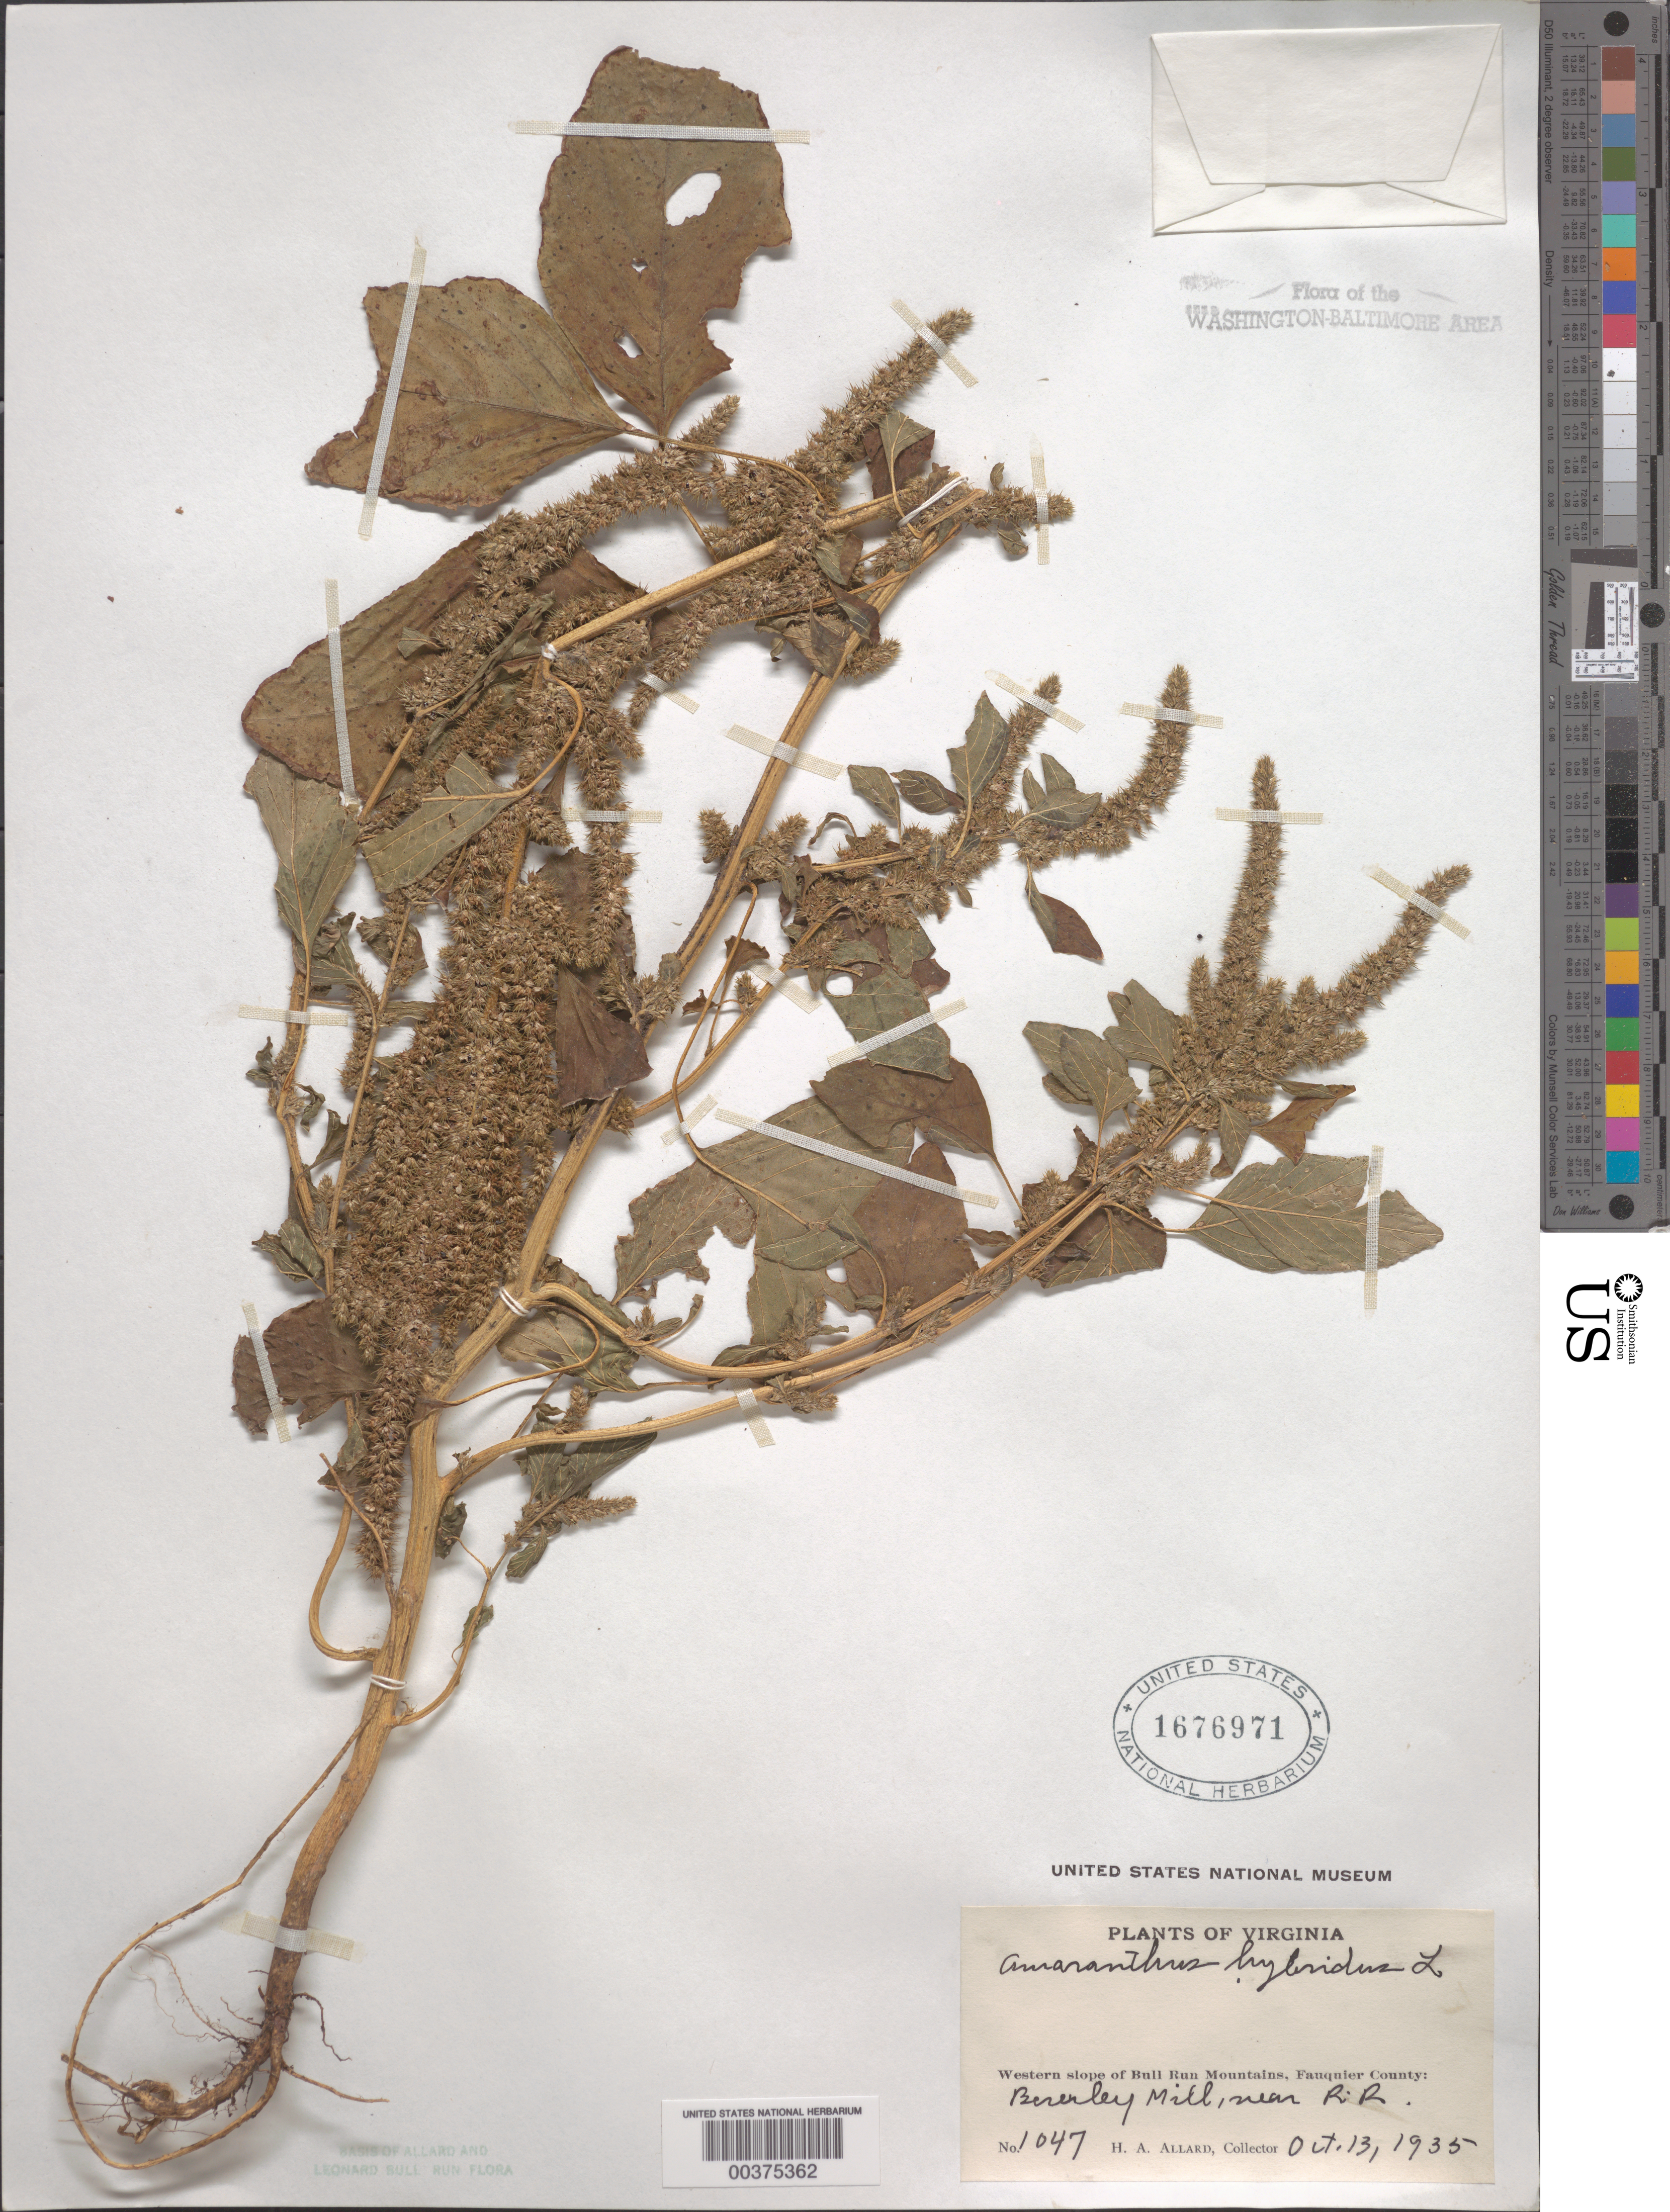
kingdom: Plantae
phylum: Tracheophyta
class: Magnoliopsida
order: Caryophyllales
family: Amaranthaceae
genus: Amaranthus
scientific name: Amaranthus hybridus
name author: L.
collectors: H. A. Allard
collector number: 1047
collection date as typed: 13 Oct 1935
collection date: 1935-10-13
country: United States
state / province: Virginia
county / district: Fauquier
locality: Bull Run Mts., Beverley Mill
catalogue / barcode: US 1676971